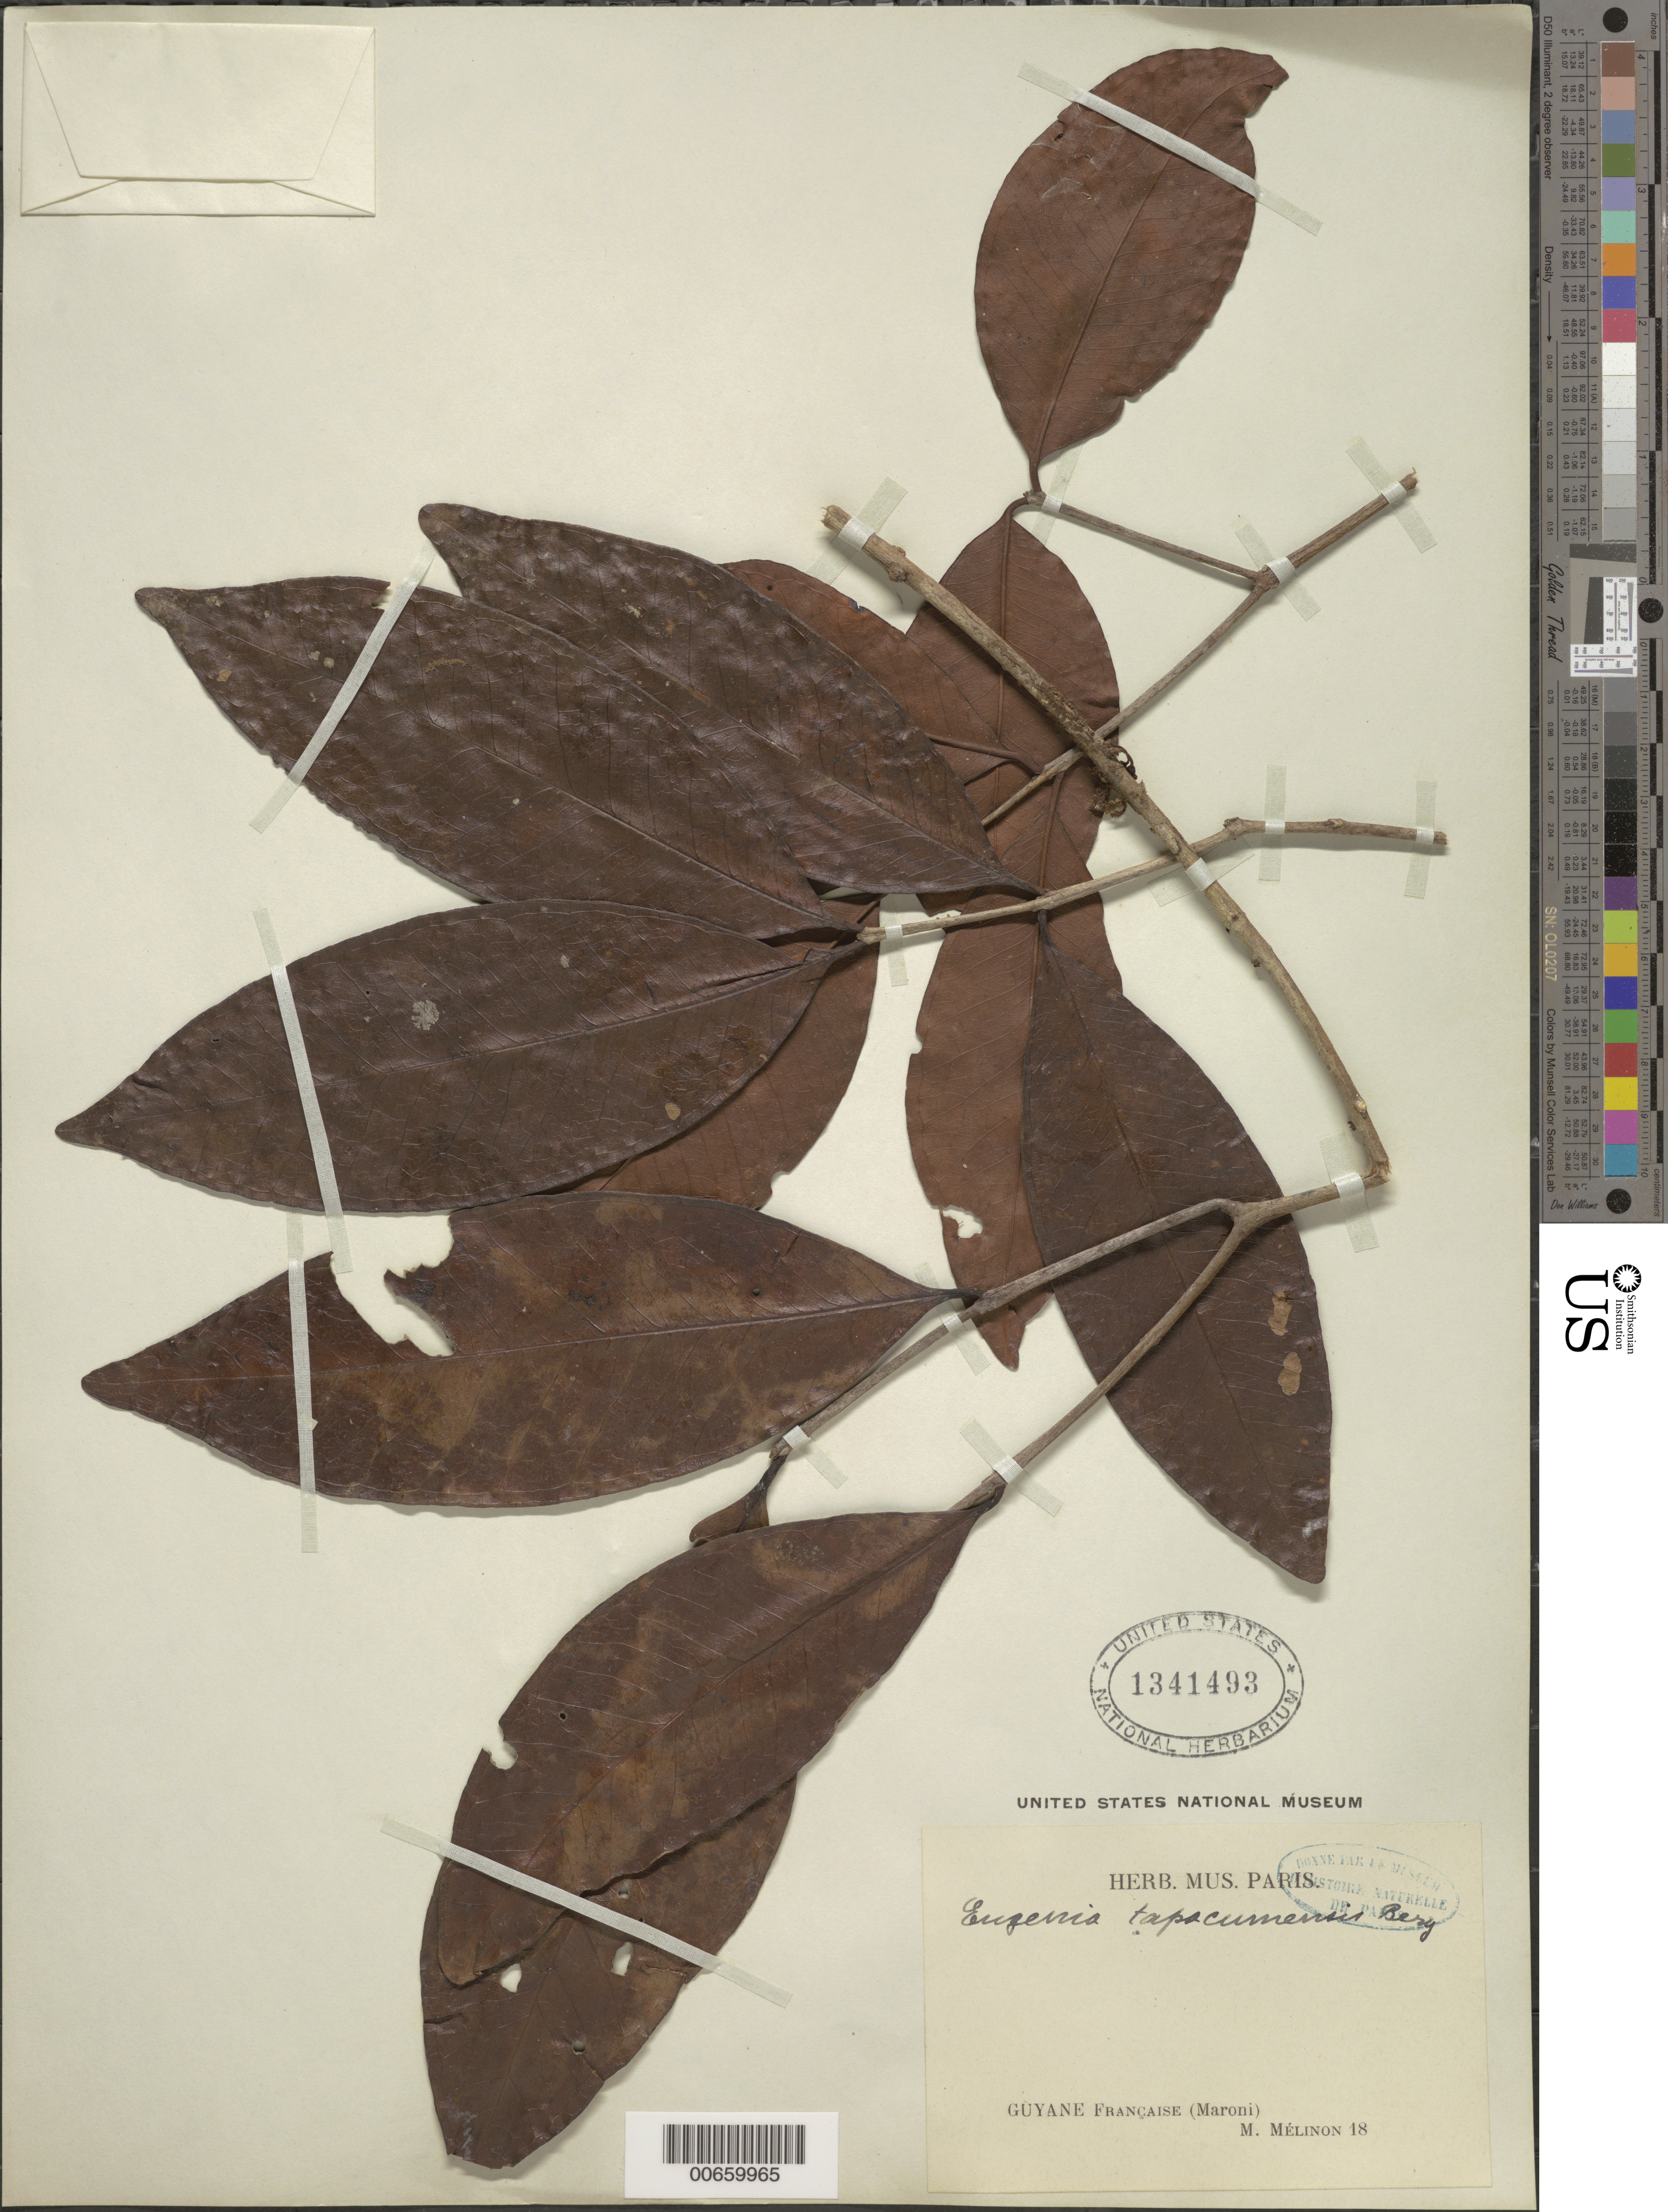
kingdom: Plantae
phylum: Tracheophyta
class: Magnoliopsida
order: Myrtales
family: Myrtaceae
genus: Eugenia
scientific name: Eugenia stictopetala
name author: DC.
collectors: E. Mélinon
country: French Guiana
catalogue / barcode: US 1341493